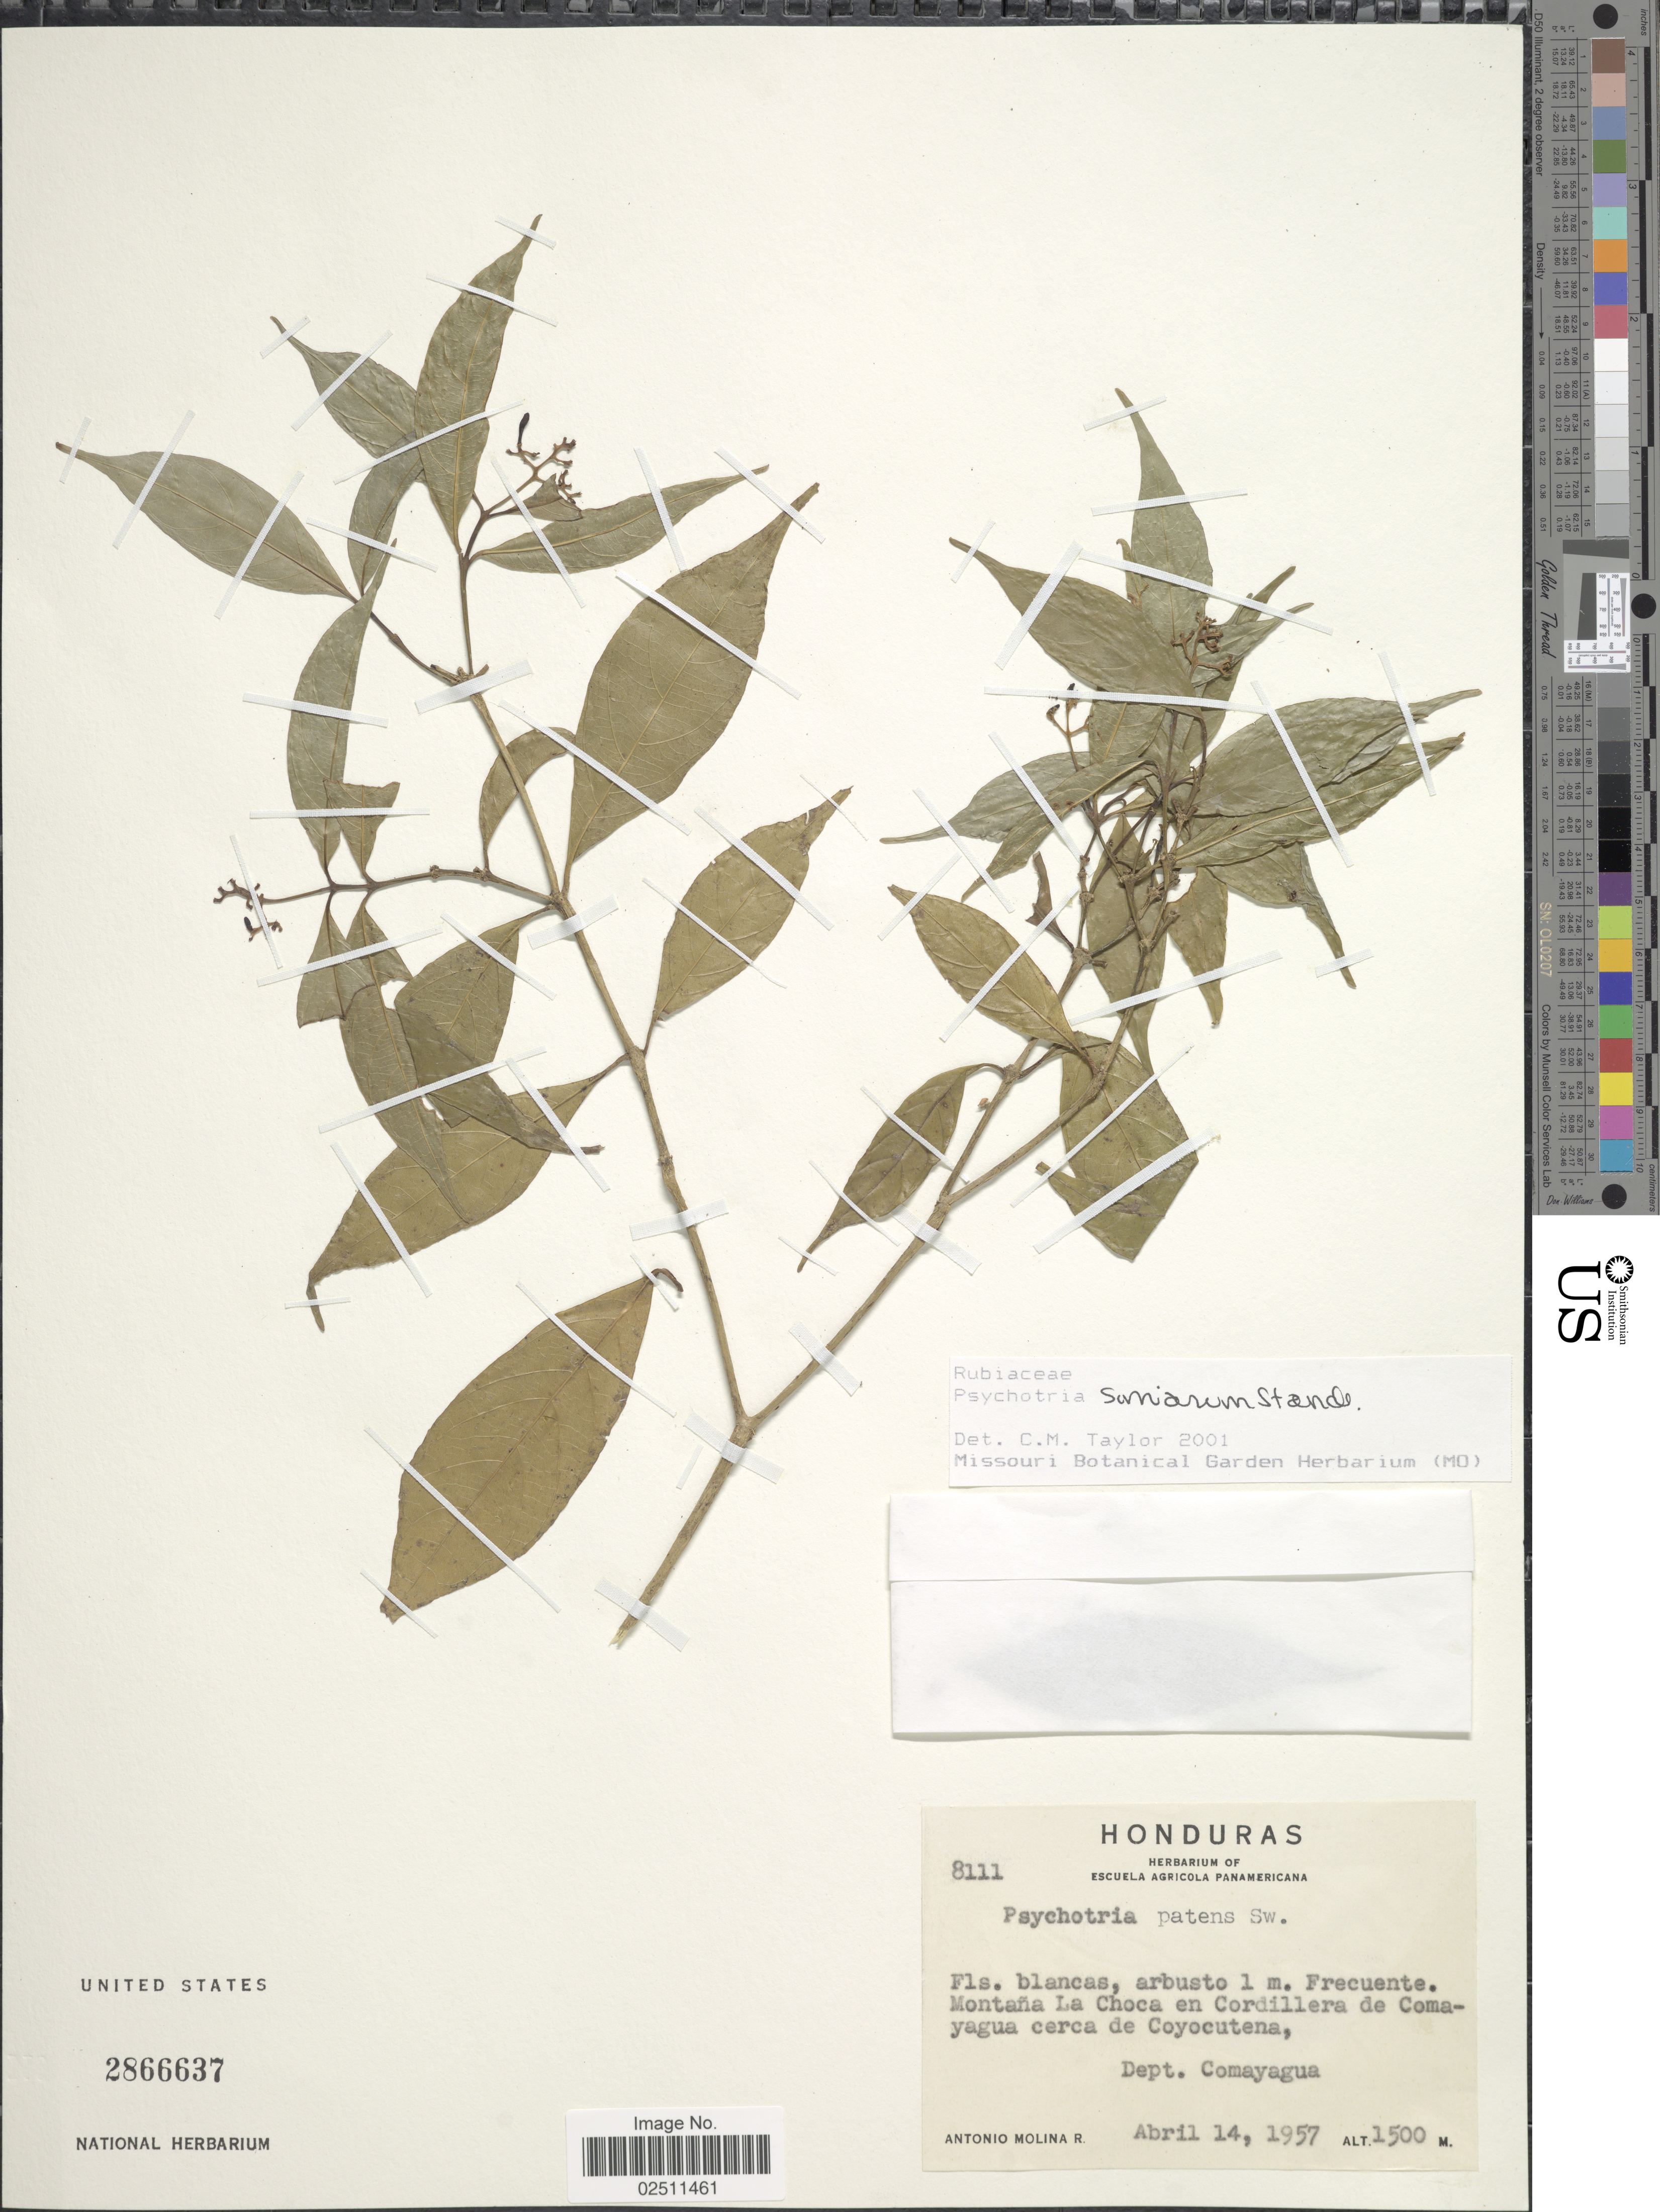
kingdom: Plantae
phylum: Tracheophyta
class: Magnoliopsida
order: Gentianales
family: Rubiaceae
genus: Psychotria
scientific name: Psychotria simiarum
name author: Standl.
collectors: A. Molina R.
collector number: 8111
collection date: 1957-04-14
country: Honduras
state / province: Comayagua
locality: Montana La Choca en Cordillera de Comayagua cerca de Coyocutena, Dept. Comayagua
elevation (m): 1500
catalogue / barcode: US 2866637